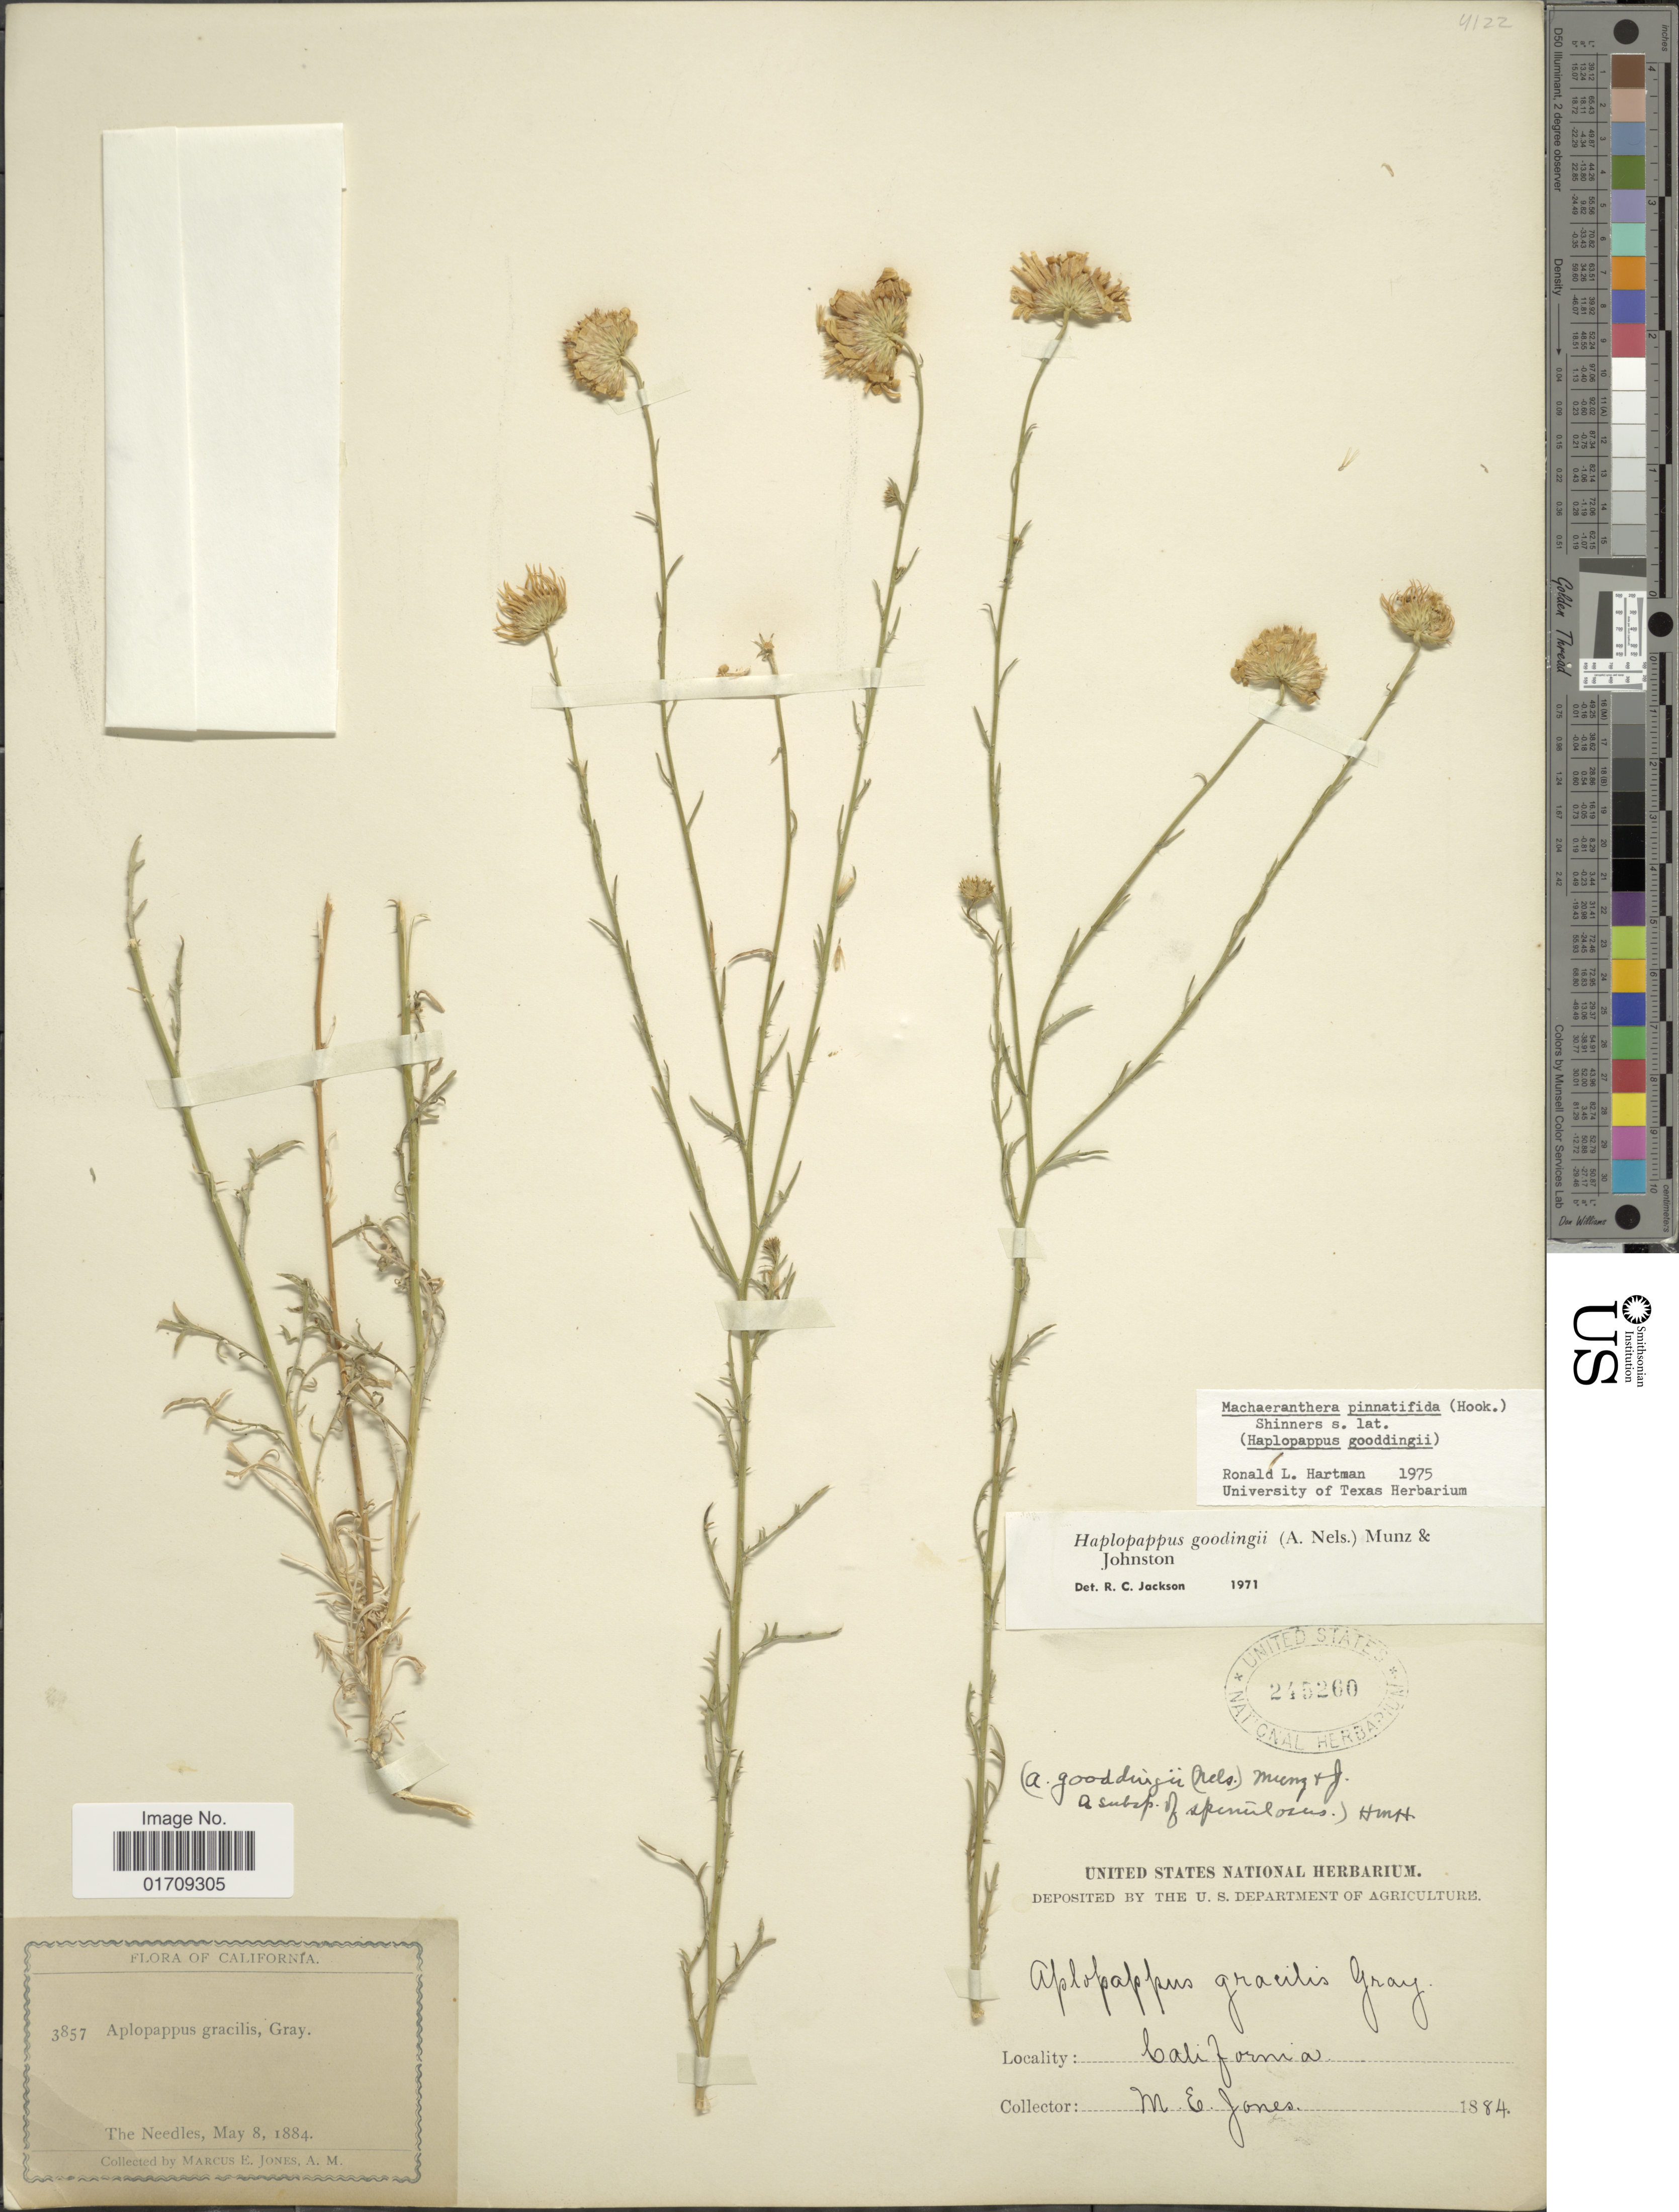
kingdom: Plantae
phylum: Tracheophyta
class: Magnoliopsida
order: Asterales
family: Asteraceae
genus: Machaeranthera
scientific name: Machaeranthera pinnatifida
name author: (Hook.) Shinners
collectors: M. E. Jones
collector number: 3857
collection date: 1884-05-08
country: United States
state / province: California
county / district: San Bernardino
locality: The Needles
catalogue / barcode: US 245260